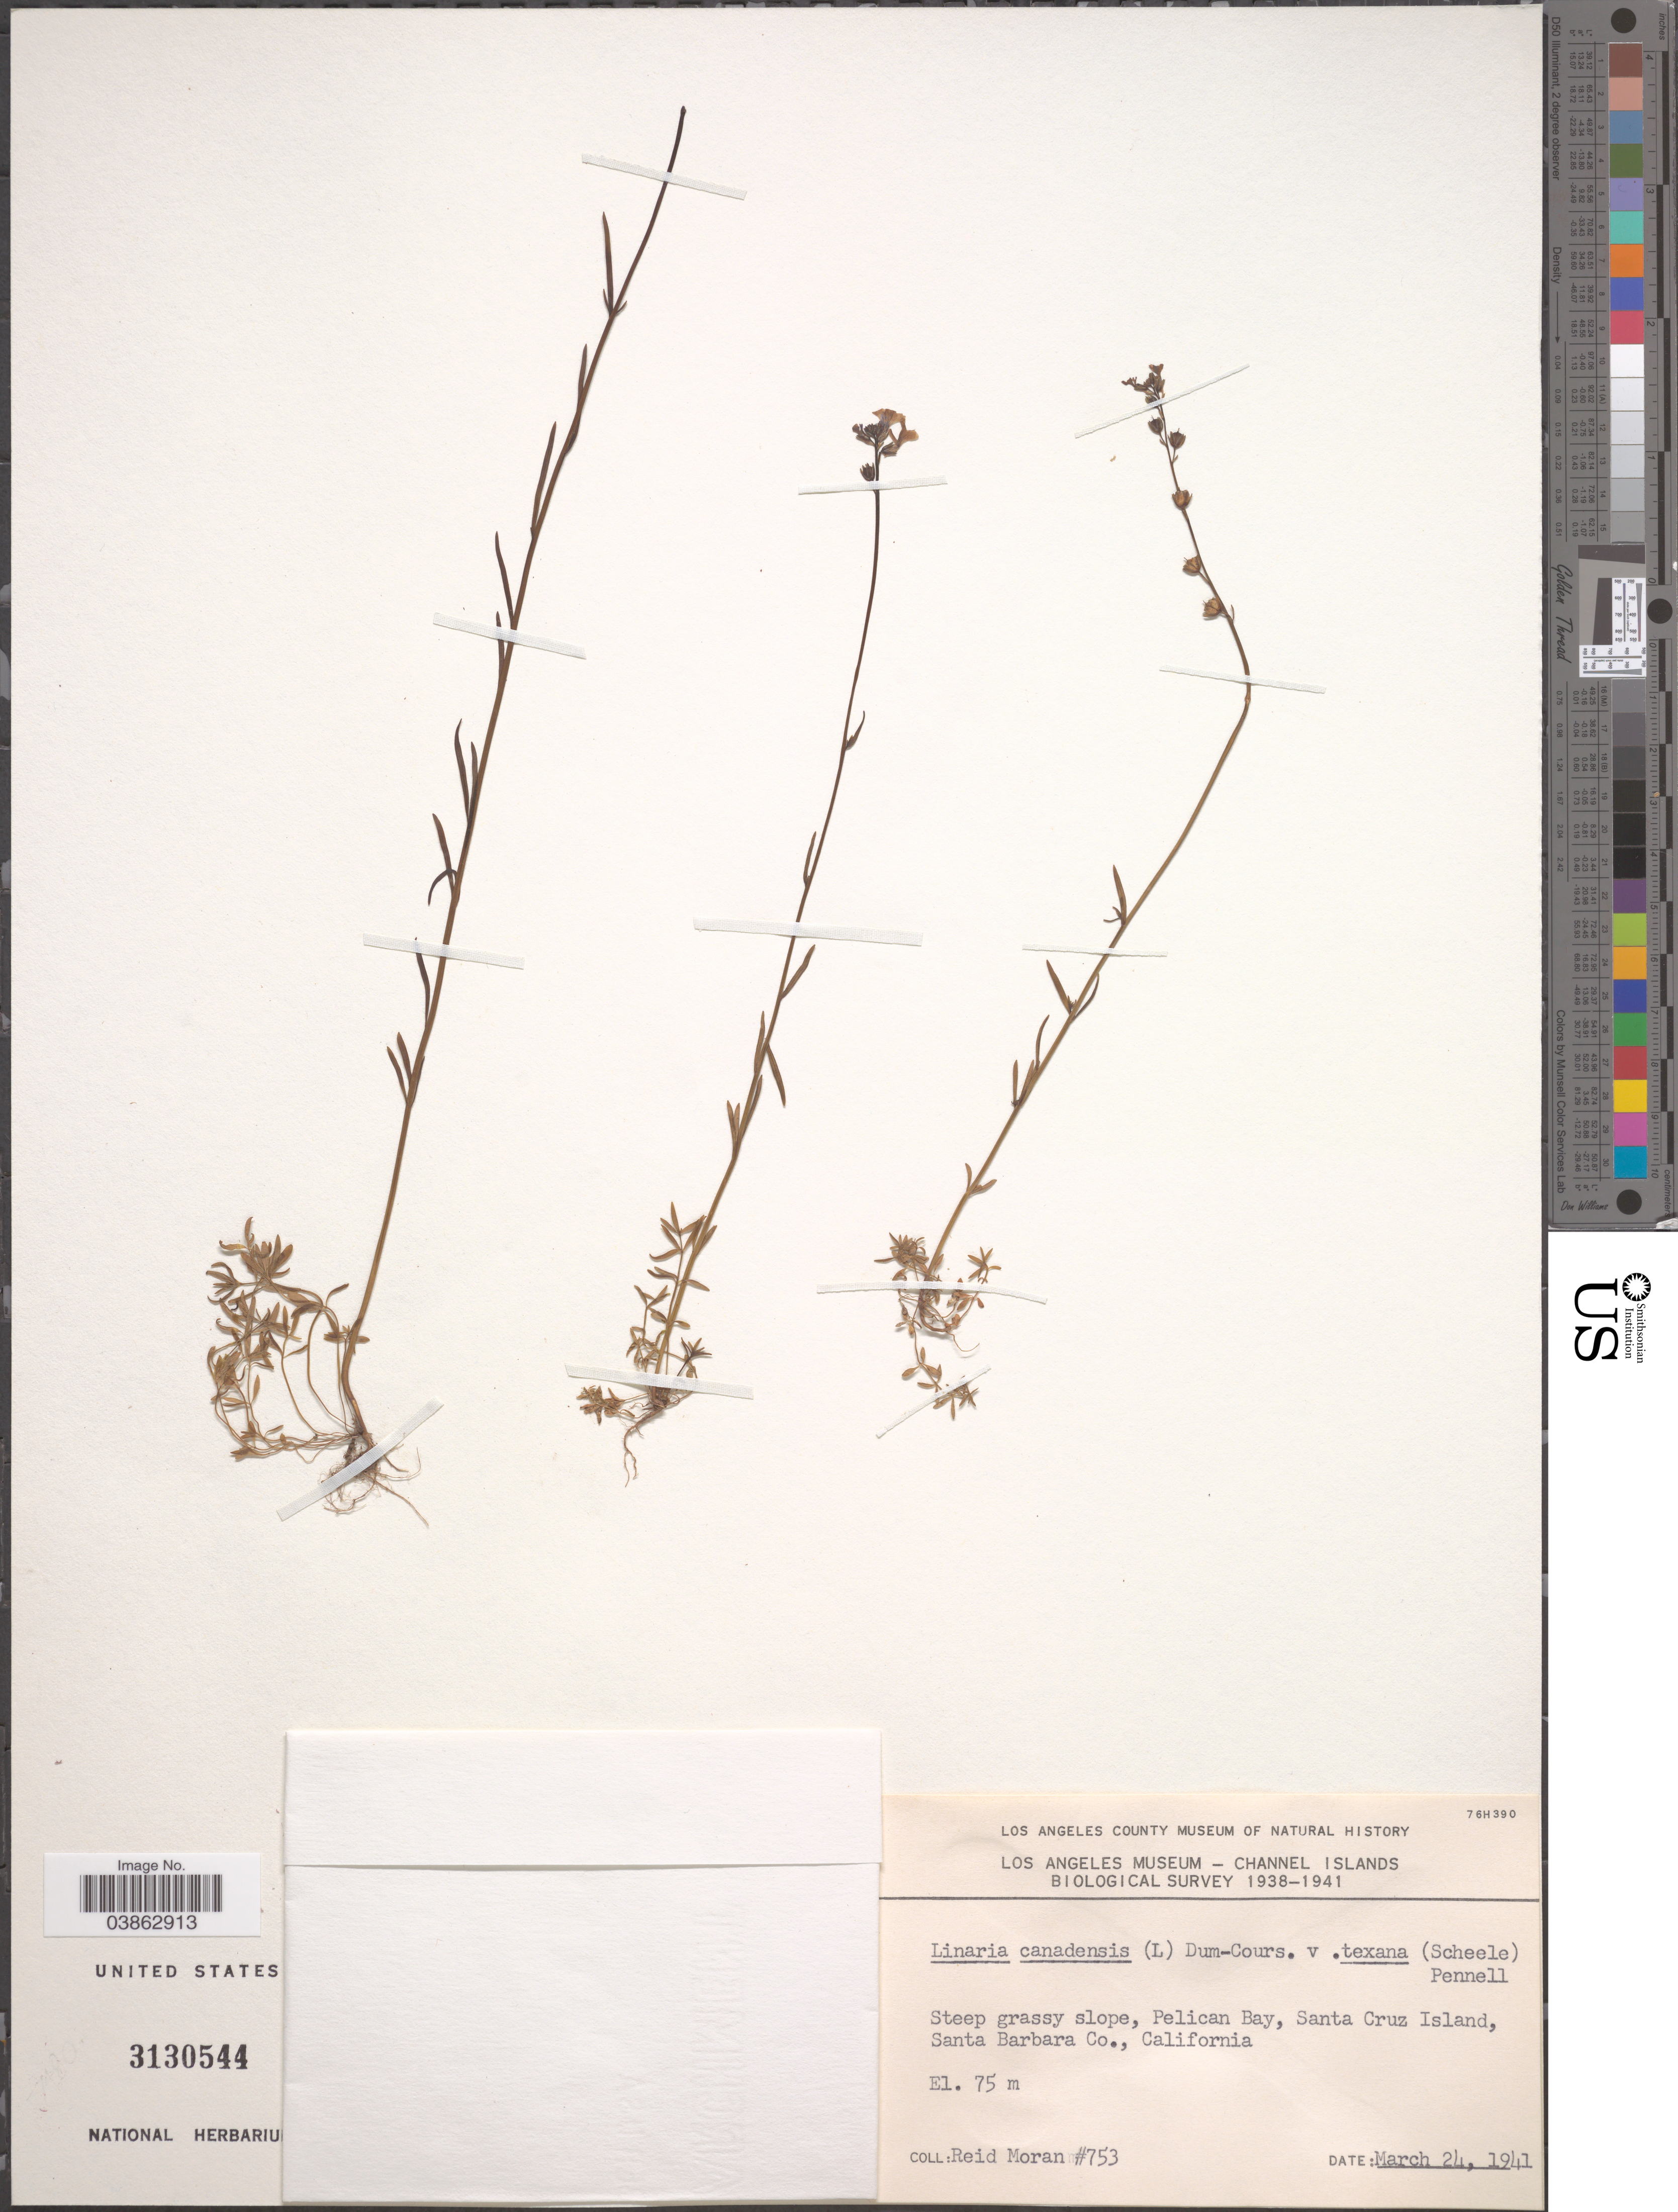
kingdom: Plantae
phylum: Tracheophyta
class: Magnoliopsida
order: Lamiales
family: Plantaginaceae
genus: Linaria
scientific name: Linaria texana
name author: Scheele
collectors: R. Moran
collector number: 753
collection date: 1941-03-24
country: United States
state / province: California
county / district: Santa Barbara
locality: Steep grassy slope, Pelican Bay, Santa Cruz Island, Santa Barbara Co.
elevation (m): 75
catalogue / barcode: US 3130544